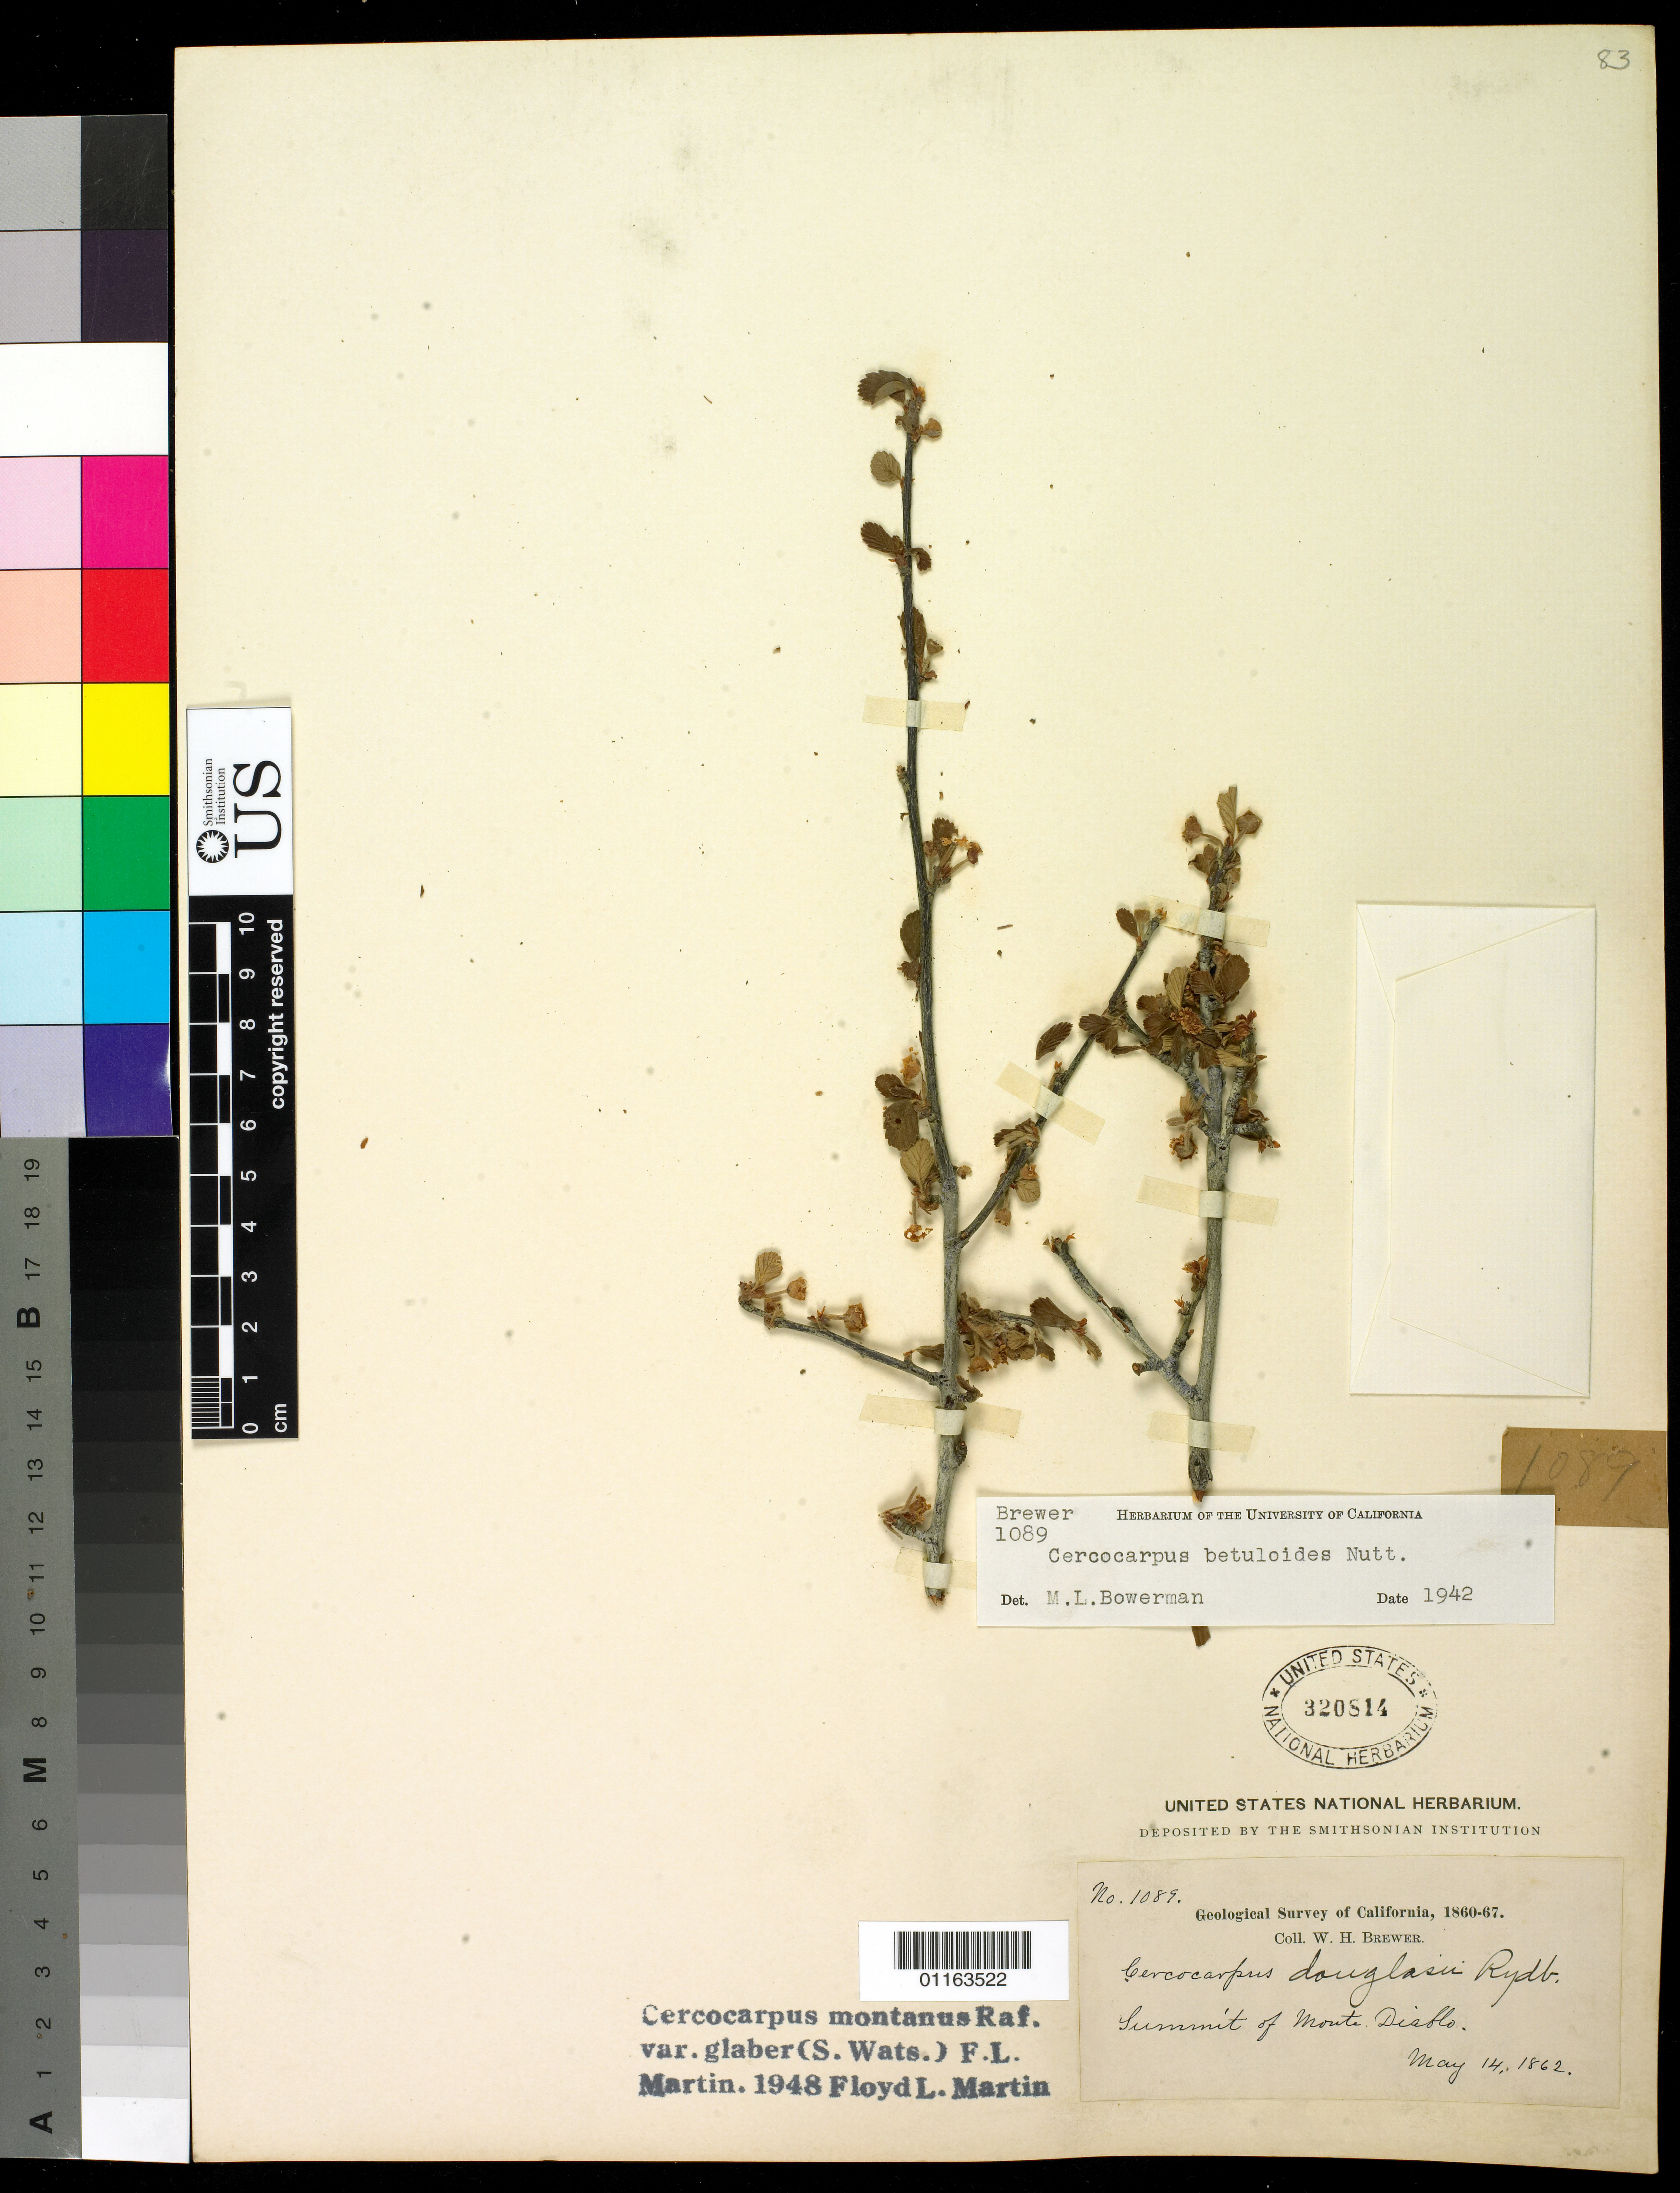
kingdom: Plantae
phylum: Tracheophyta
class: Magnoliopsida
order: Rosales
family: Rosaceae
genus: Cercocarpus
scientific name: Cercocarpus montanus var. glaber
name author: (S. Watson) F.L. Martin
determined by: Martin, F. L.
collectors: W. H. Brewer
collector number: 1089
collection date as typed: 14 May 1862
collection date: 1862-05-14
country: United States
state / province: California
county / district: Contra Costa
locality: Summit of Monte Diablo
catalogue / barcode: US 320814